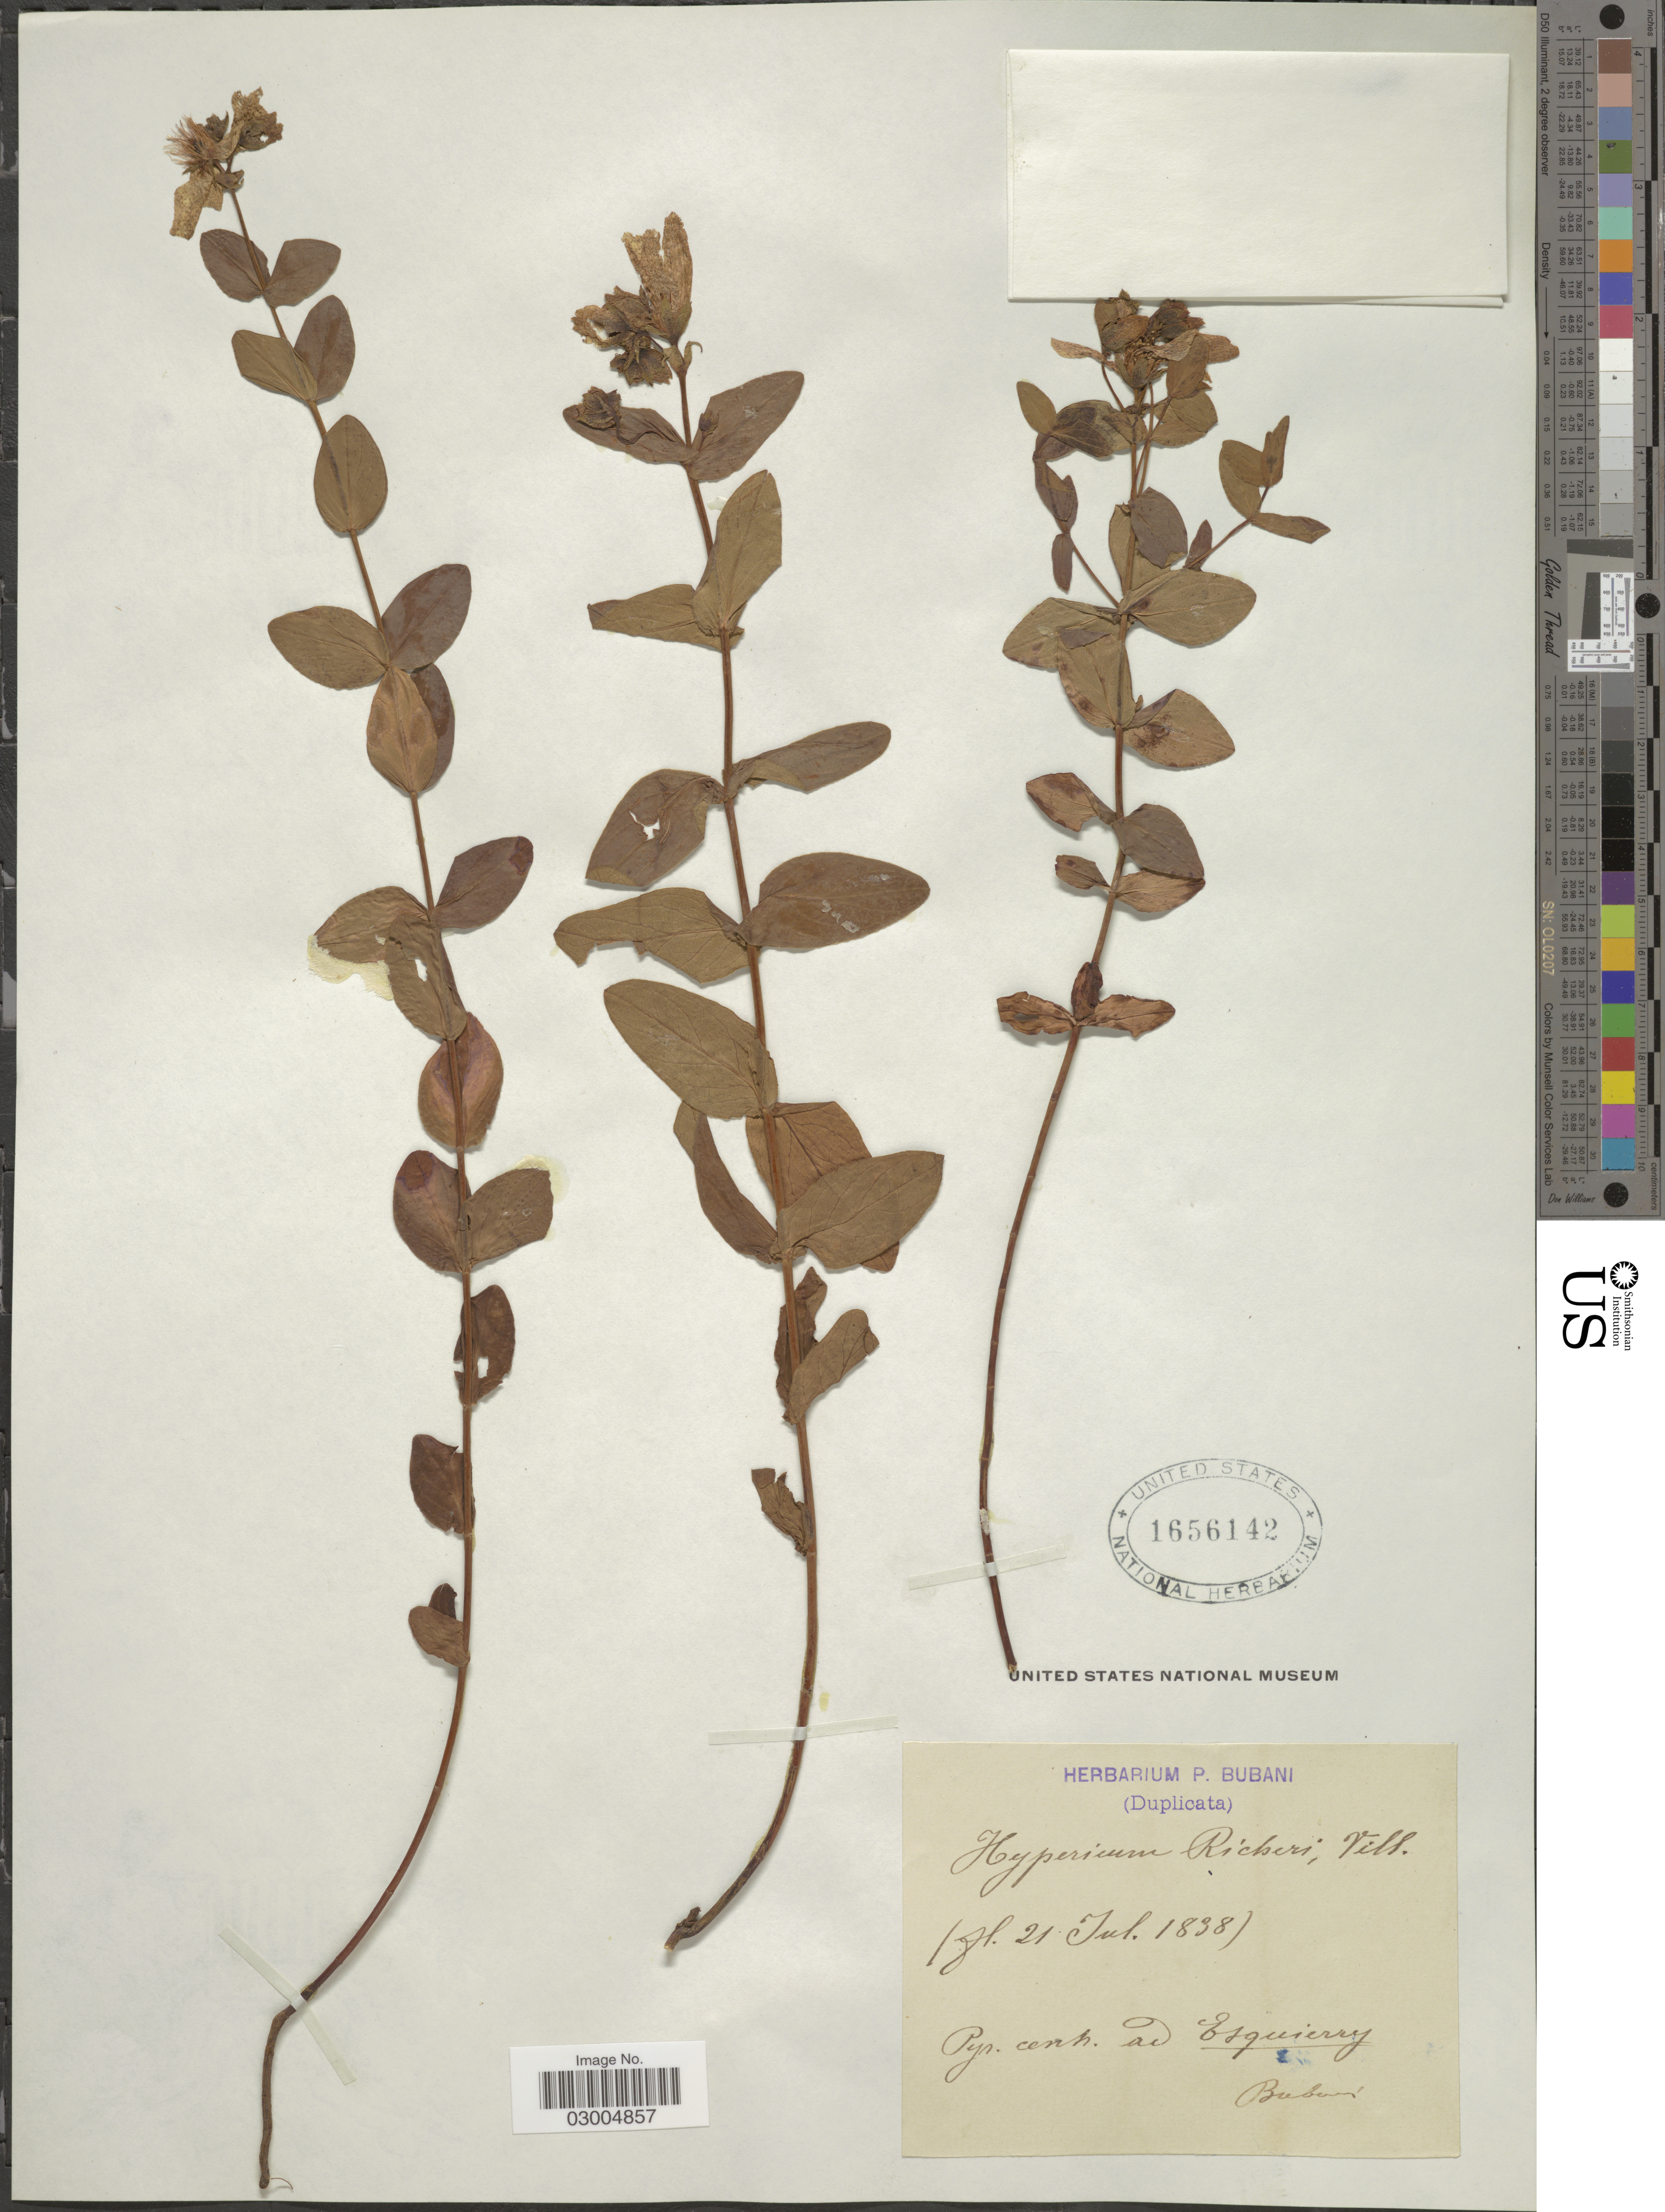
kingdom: Plantae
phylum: Tracheophyta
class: Magnoliopsida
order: Malpighiales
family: Hypericaceae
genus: Hypericum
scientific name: Hypericum richeri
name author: Vill.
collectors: Bubani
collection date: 1838-07-21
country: France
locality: Pyr. centr. ad Esquierry.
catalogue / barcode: US 1656142